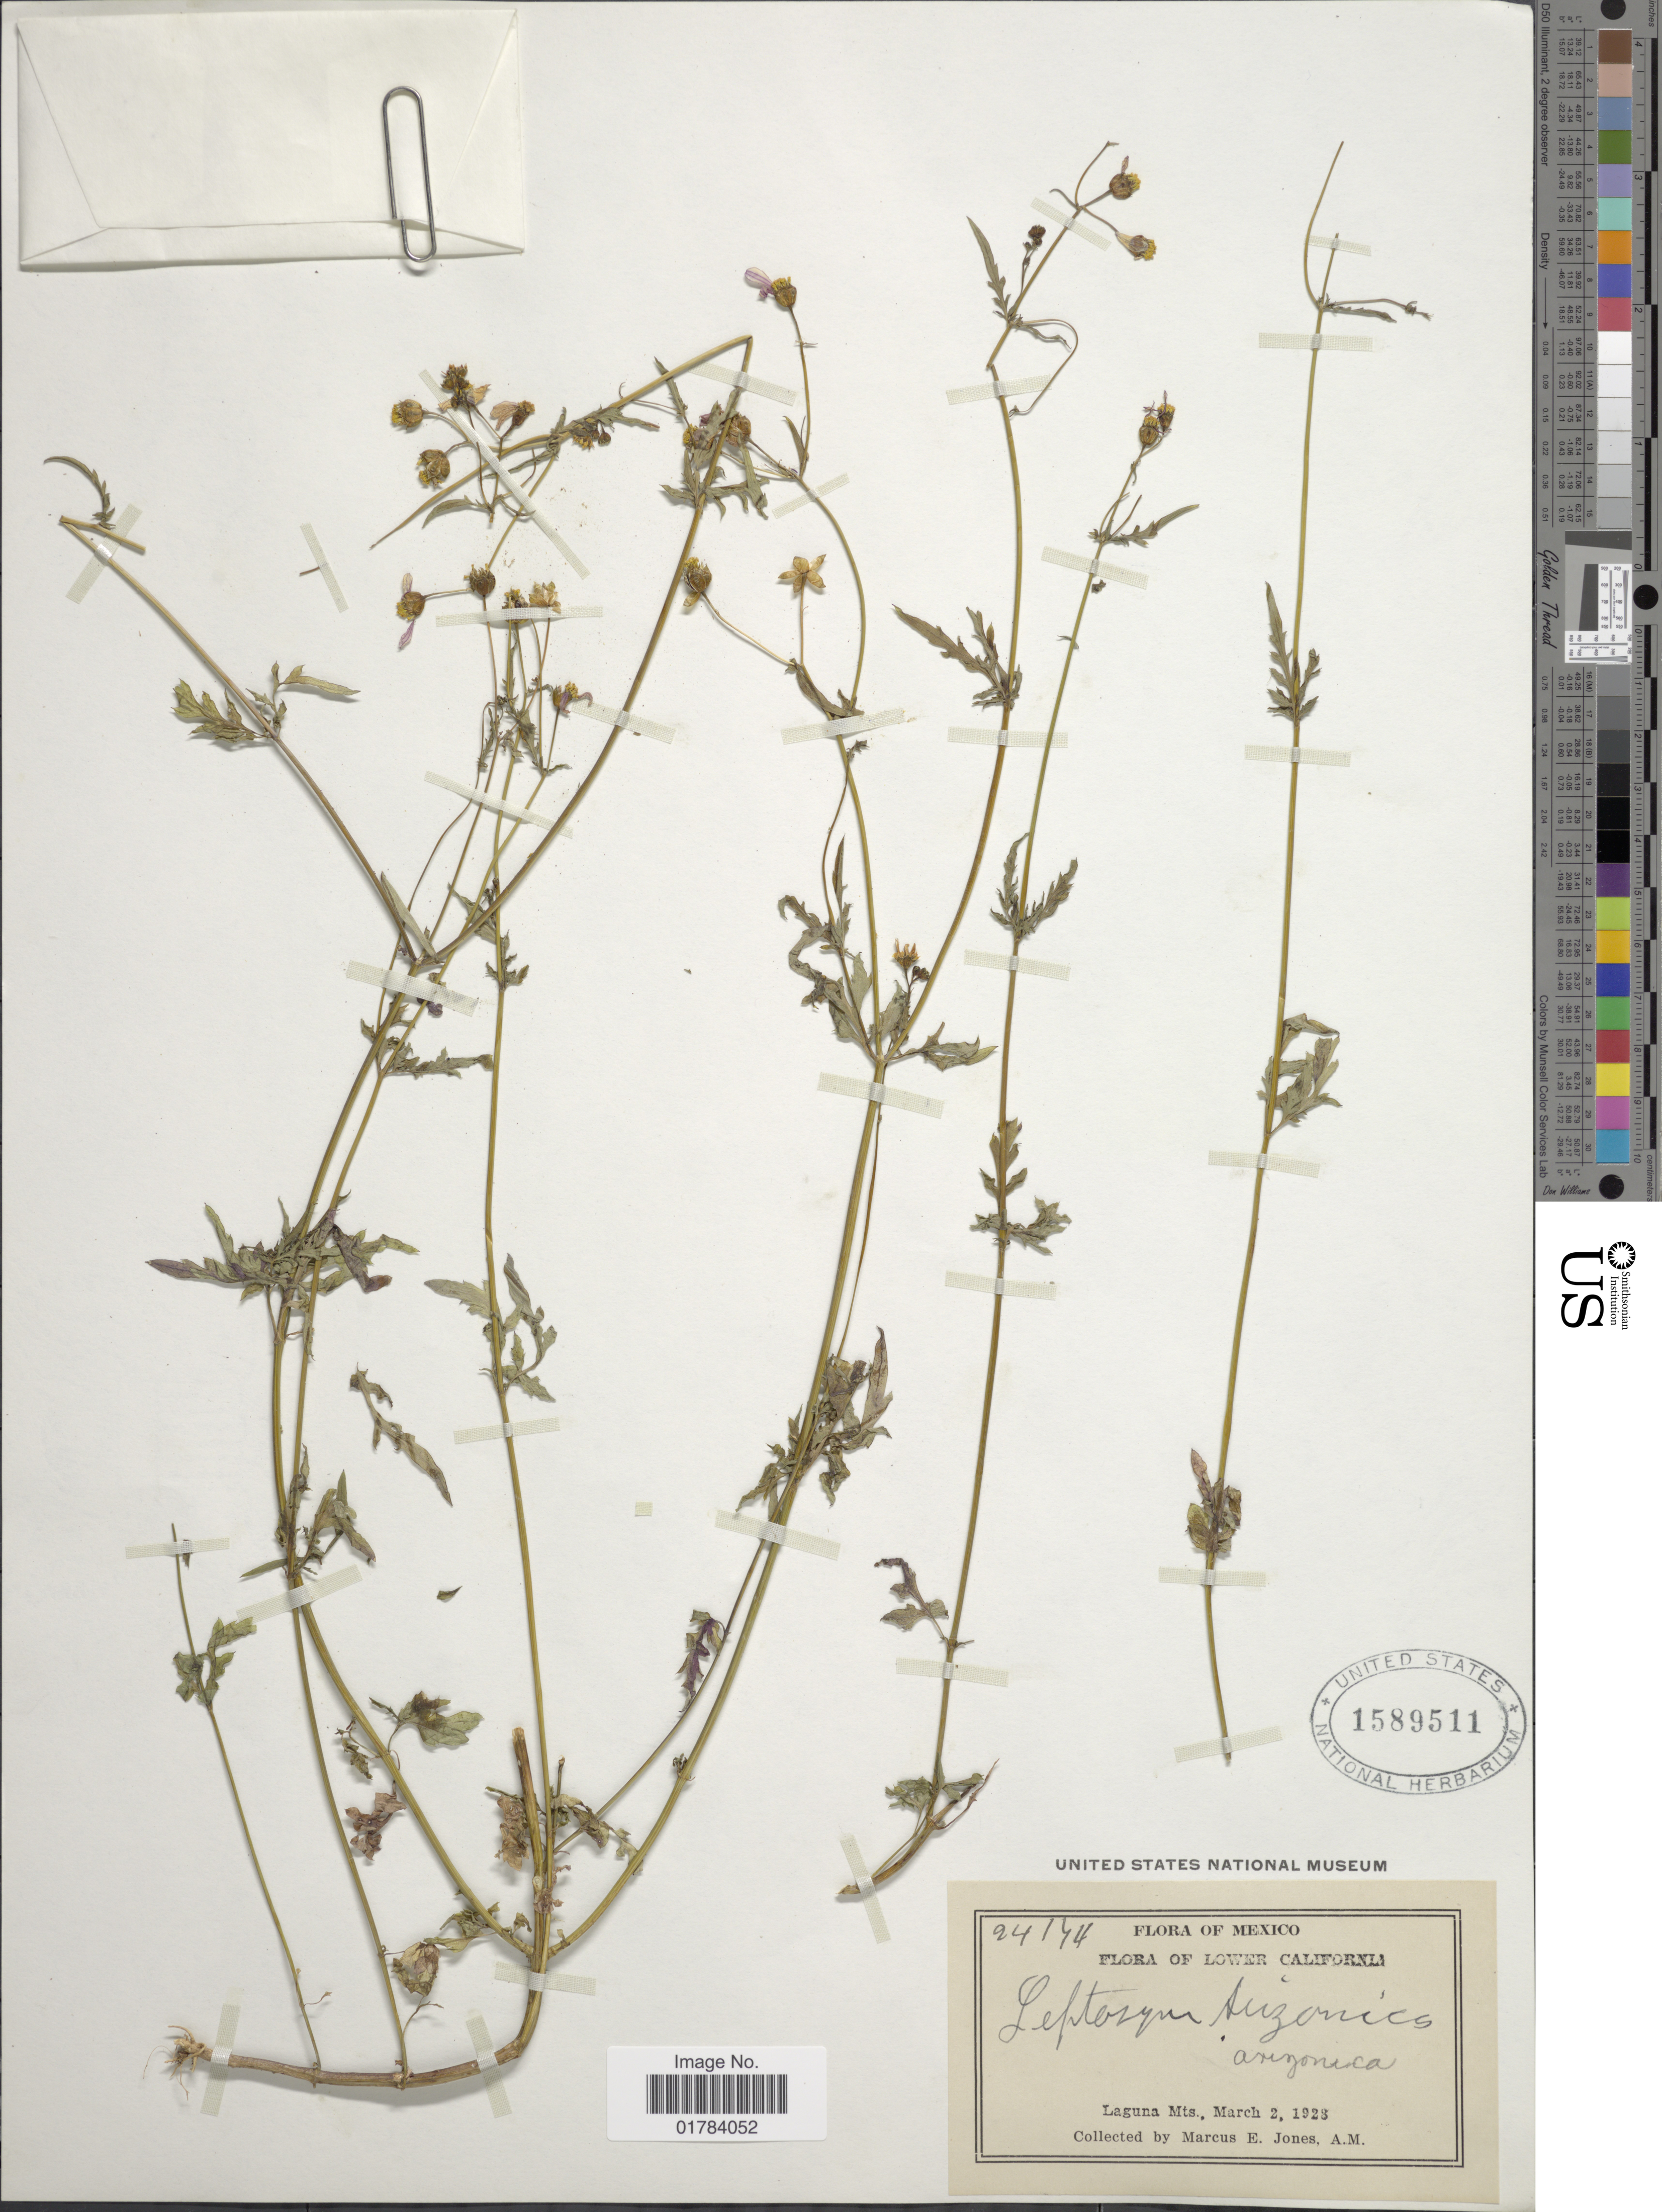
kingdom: Plantae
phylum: Tracheophyta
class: Magnoliopsida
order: Asterales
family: Asteraceae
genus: Coreocarpus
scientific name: Coreocarpus arizonicus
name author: (A. Gray) S.F. Blake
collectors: M. E. Jones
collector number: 24174*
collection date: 1923-03-02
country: Mexico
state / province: Baja California Sur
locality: Lower California, Laguna Mts.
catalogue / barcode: US 1589511